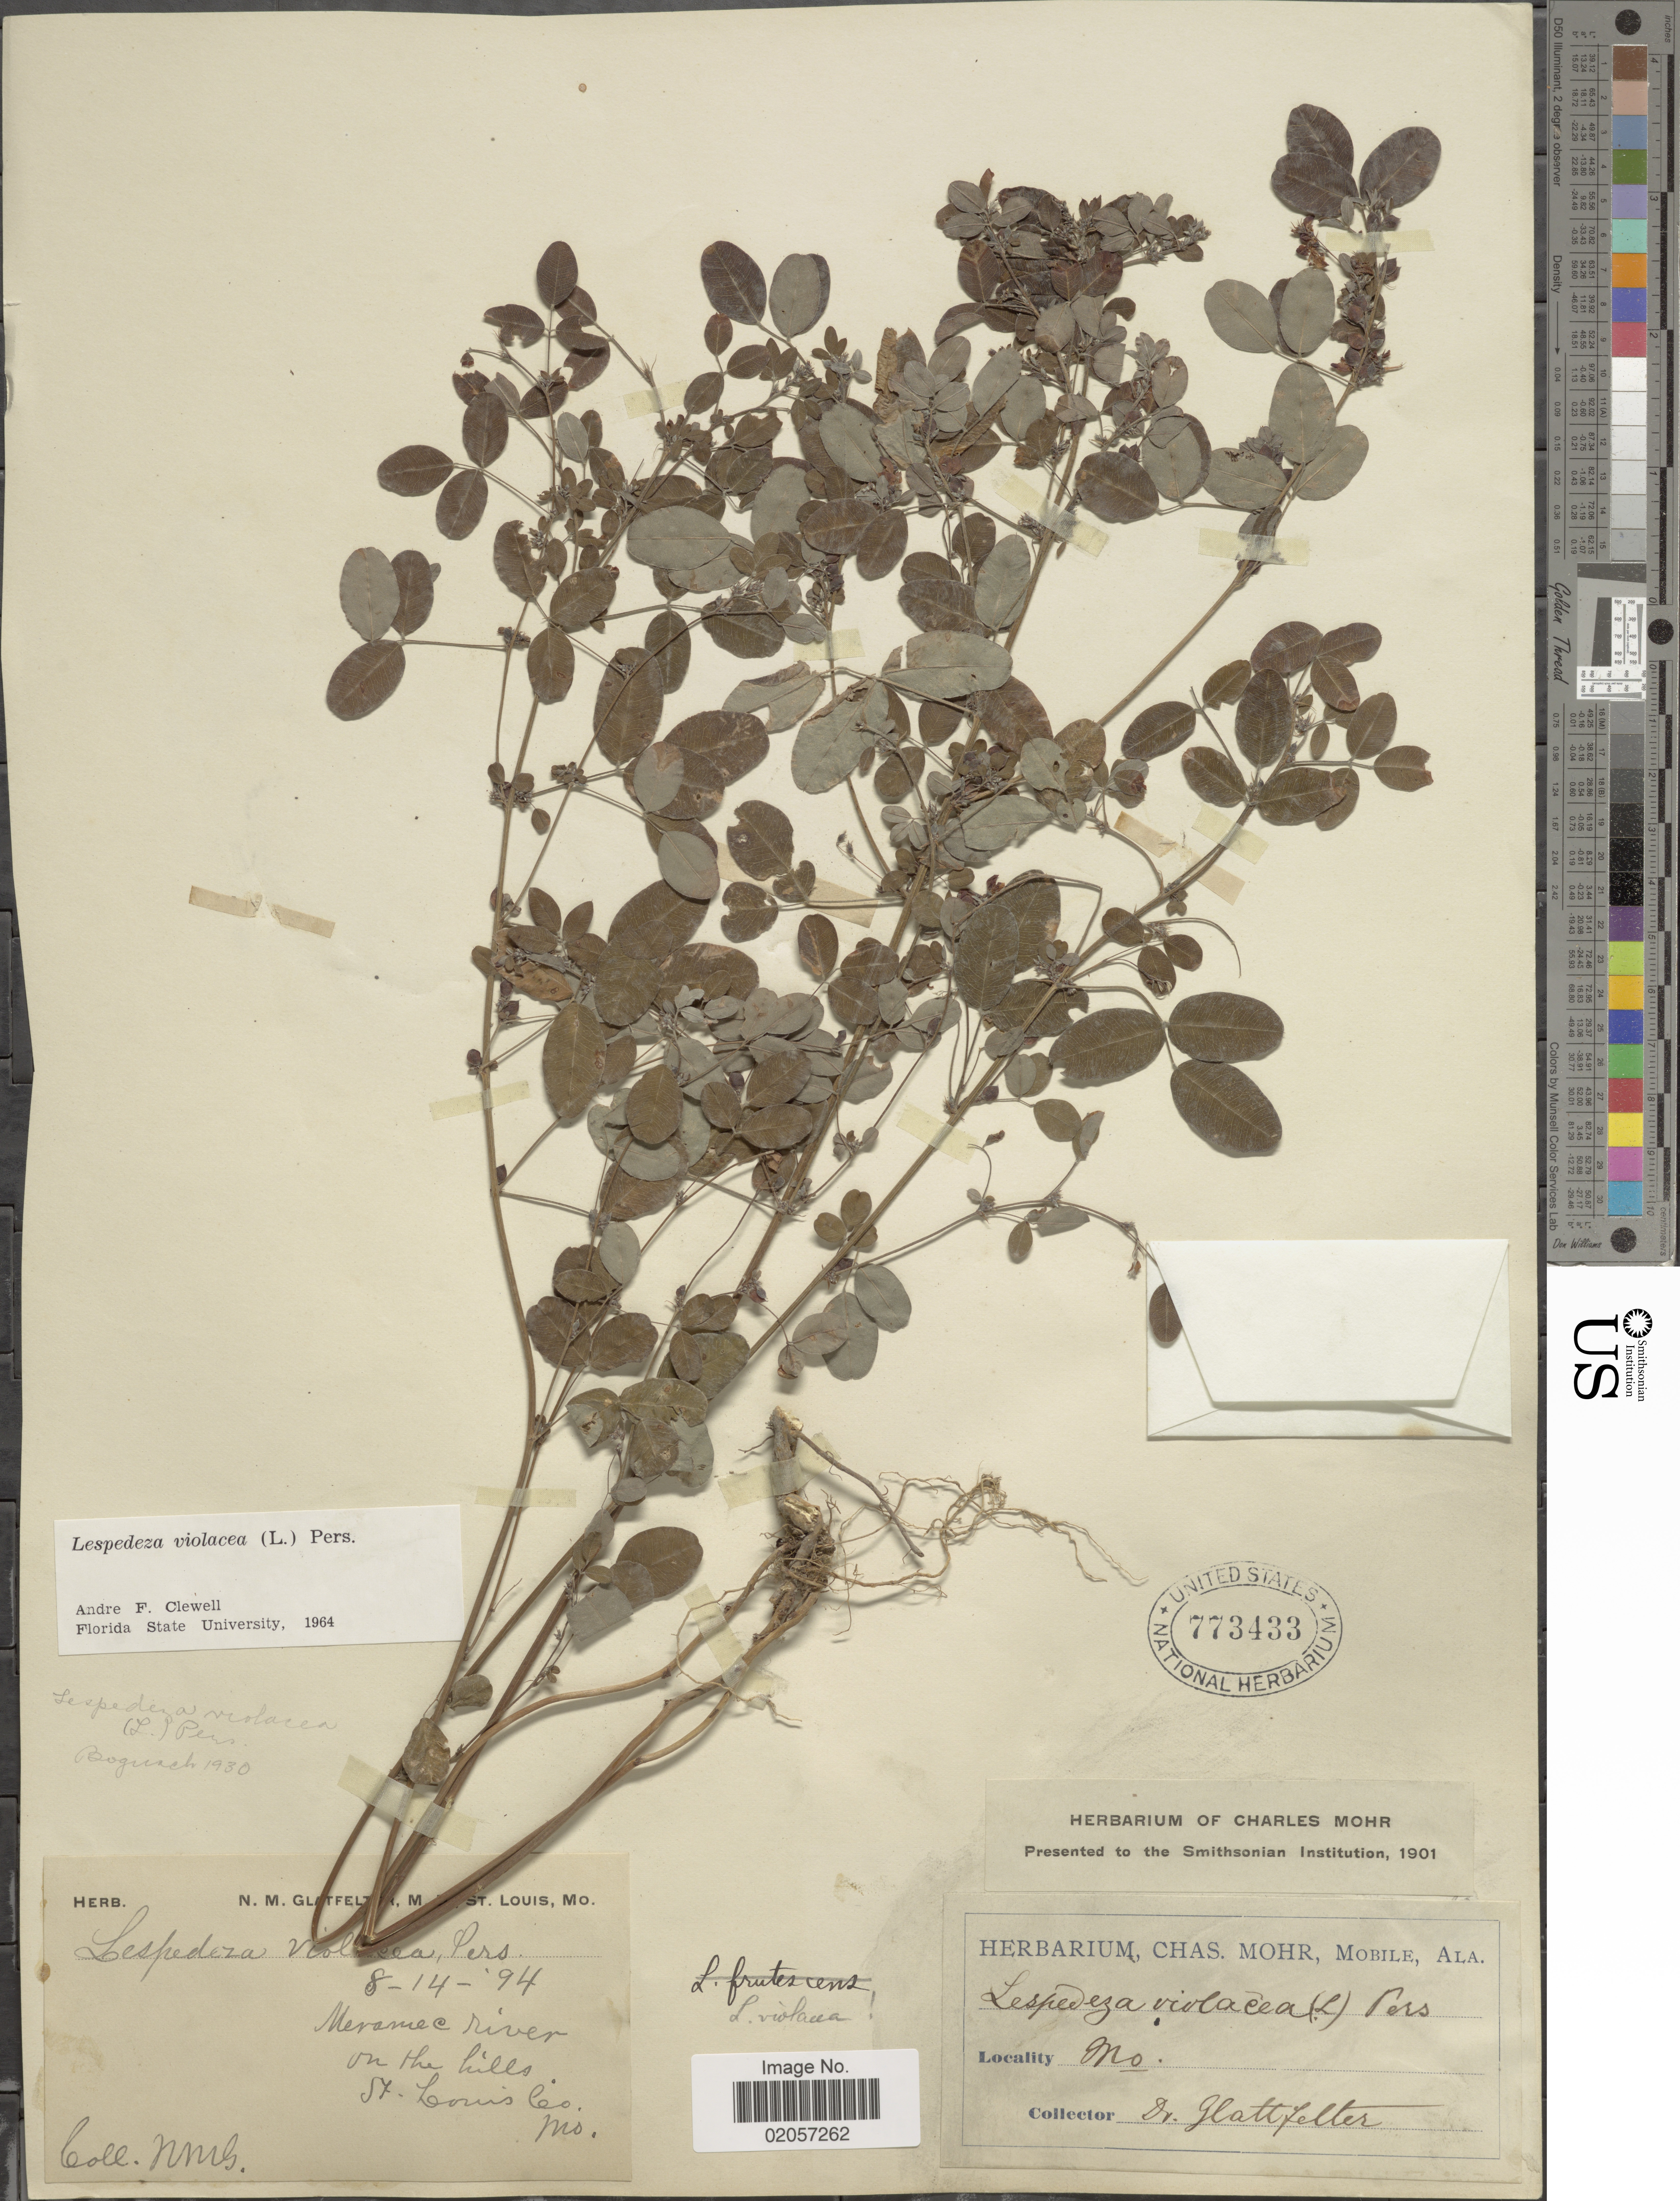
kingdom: Plantae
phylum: Tracheophyta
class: Magnoliopsida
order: Fabales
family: Fabaceae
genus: Lespedeza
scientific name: Lespedeza violacea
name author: (L.) Pers.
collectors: N. M. Glatfelter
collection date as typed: Transcribed d/m/y: 14/8/94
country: United States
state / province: Missouri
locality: Mo. Meramec river on the hills. St. Louis Co. Mo.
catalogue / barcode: US 773433